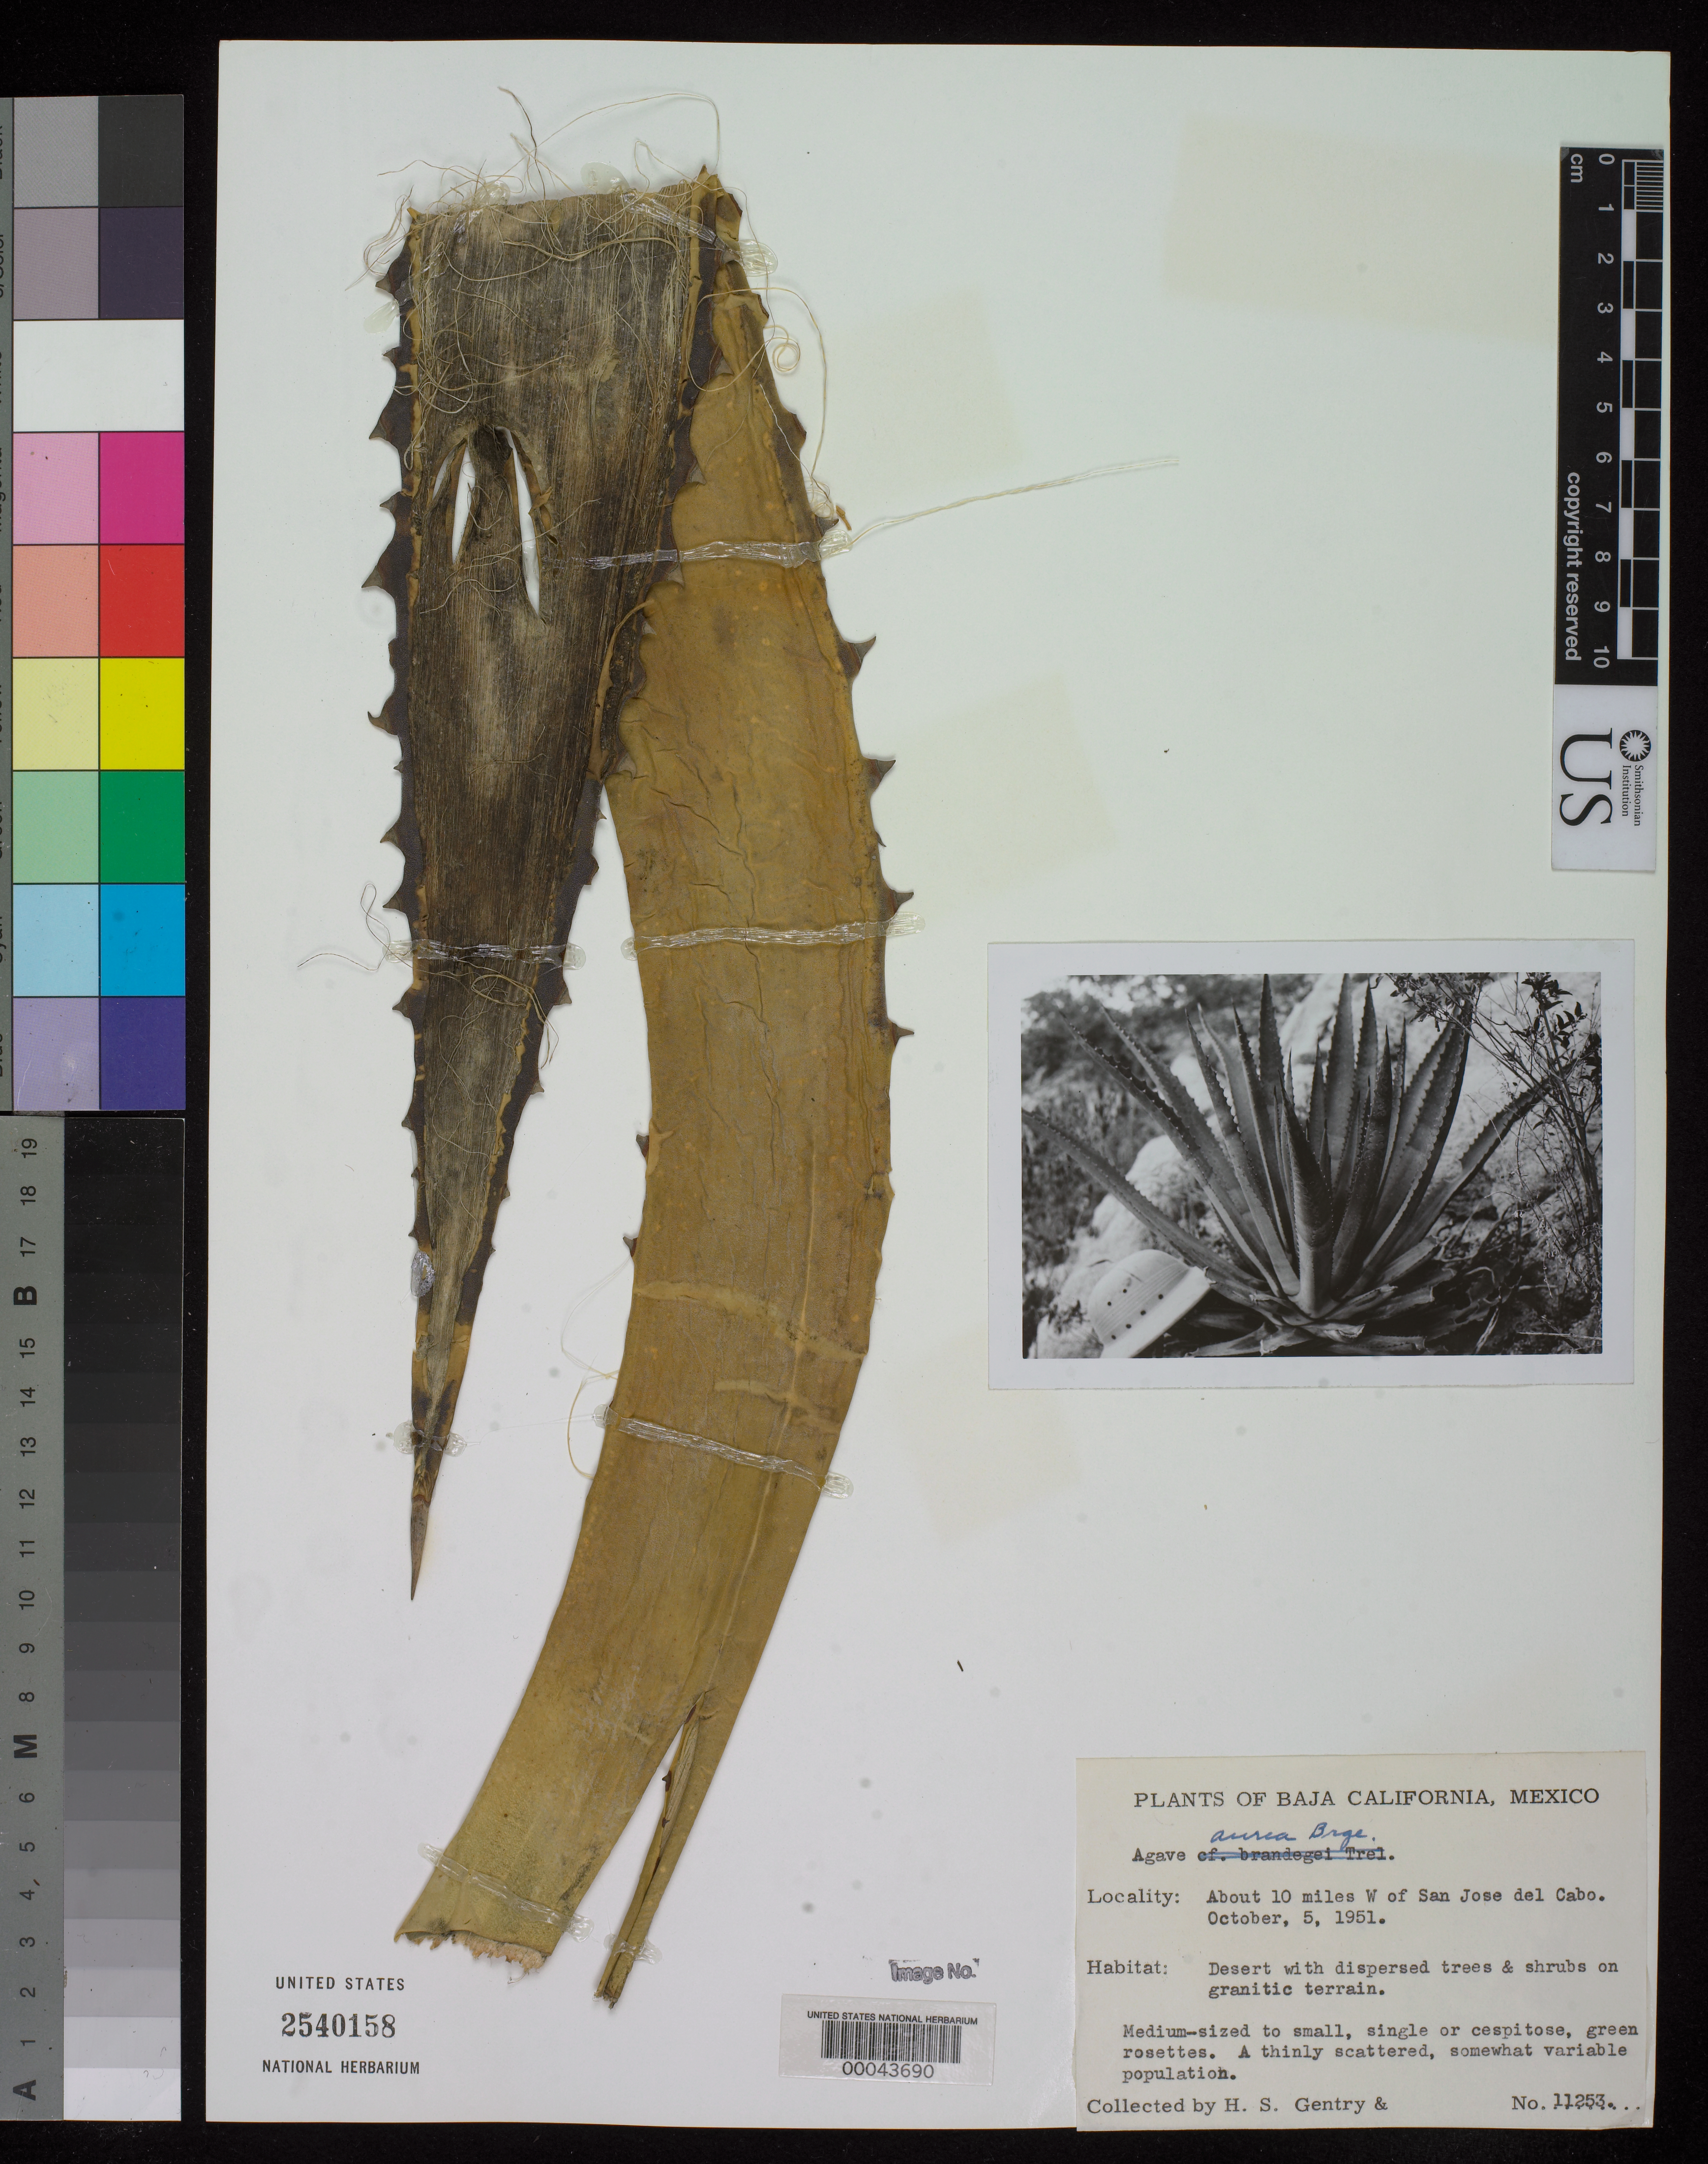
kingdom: Plantae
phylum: Tracheophyta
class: Liliopsida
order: Asparagales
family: Asparagaceae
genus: Agave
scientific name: Agave aurea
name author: Brandegee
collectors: H. S. Gentry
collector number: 11253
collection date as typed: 05 Oct 1951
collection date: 1951-10-05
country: Mexico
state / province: Baja California Sur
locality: About 10 mi W of San Jose del Cabo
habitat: Desert with dispersed trees and shrubs on granitic terrian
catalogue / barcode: US 2540158